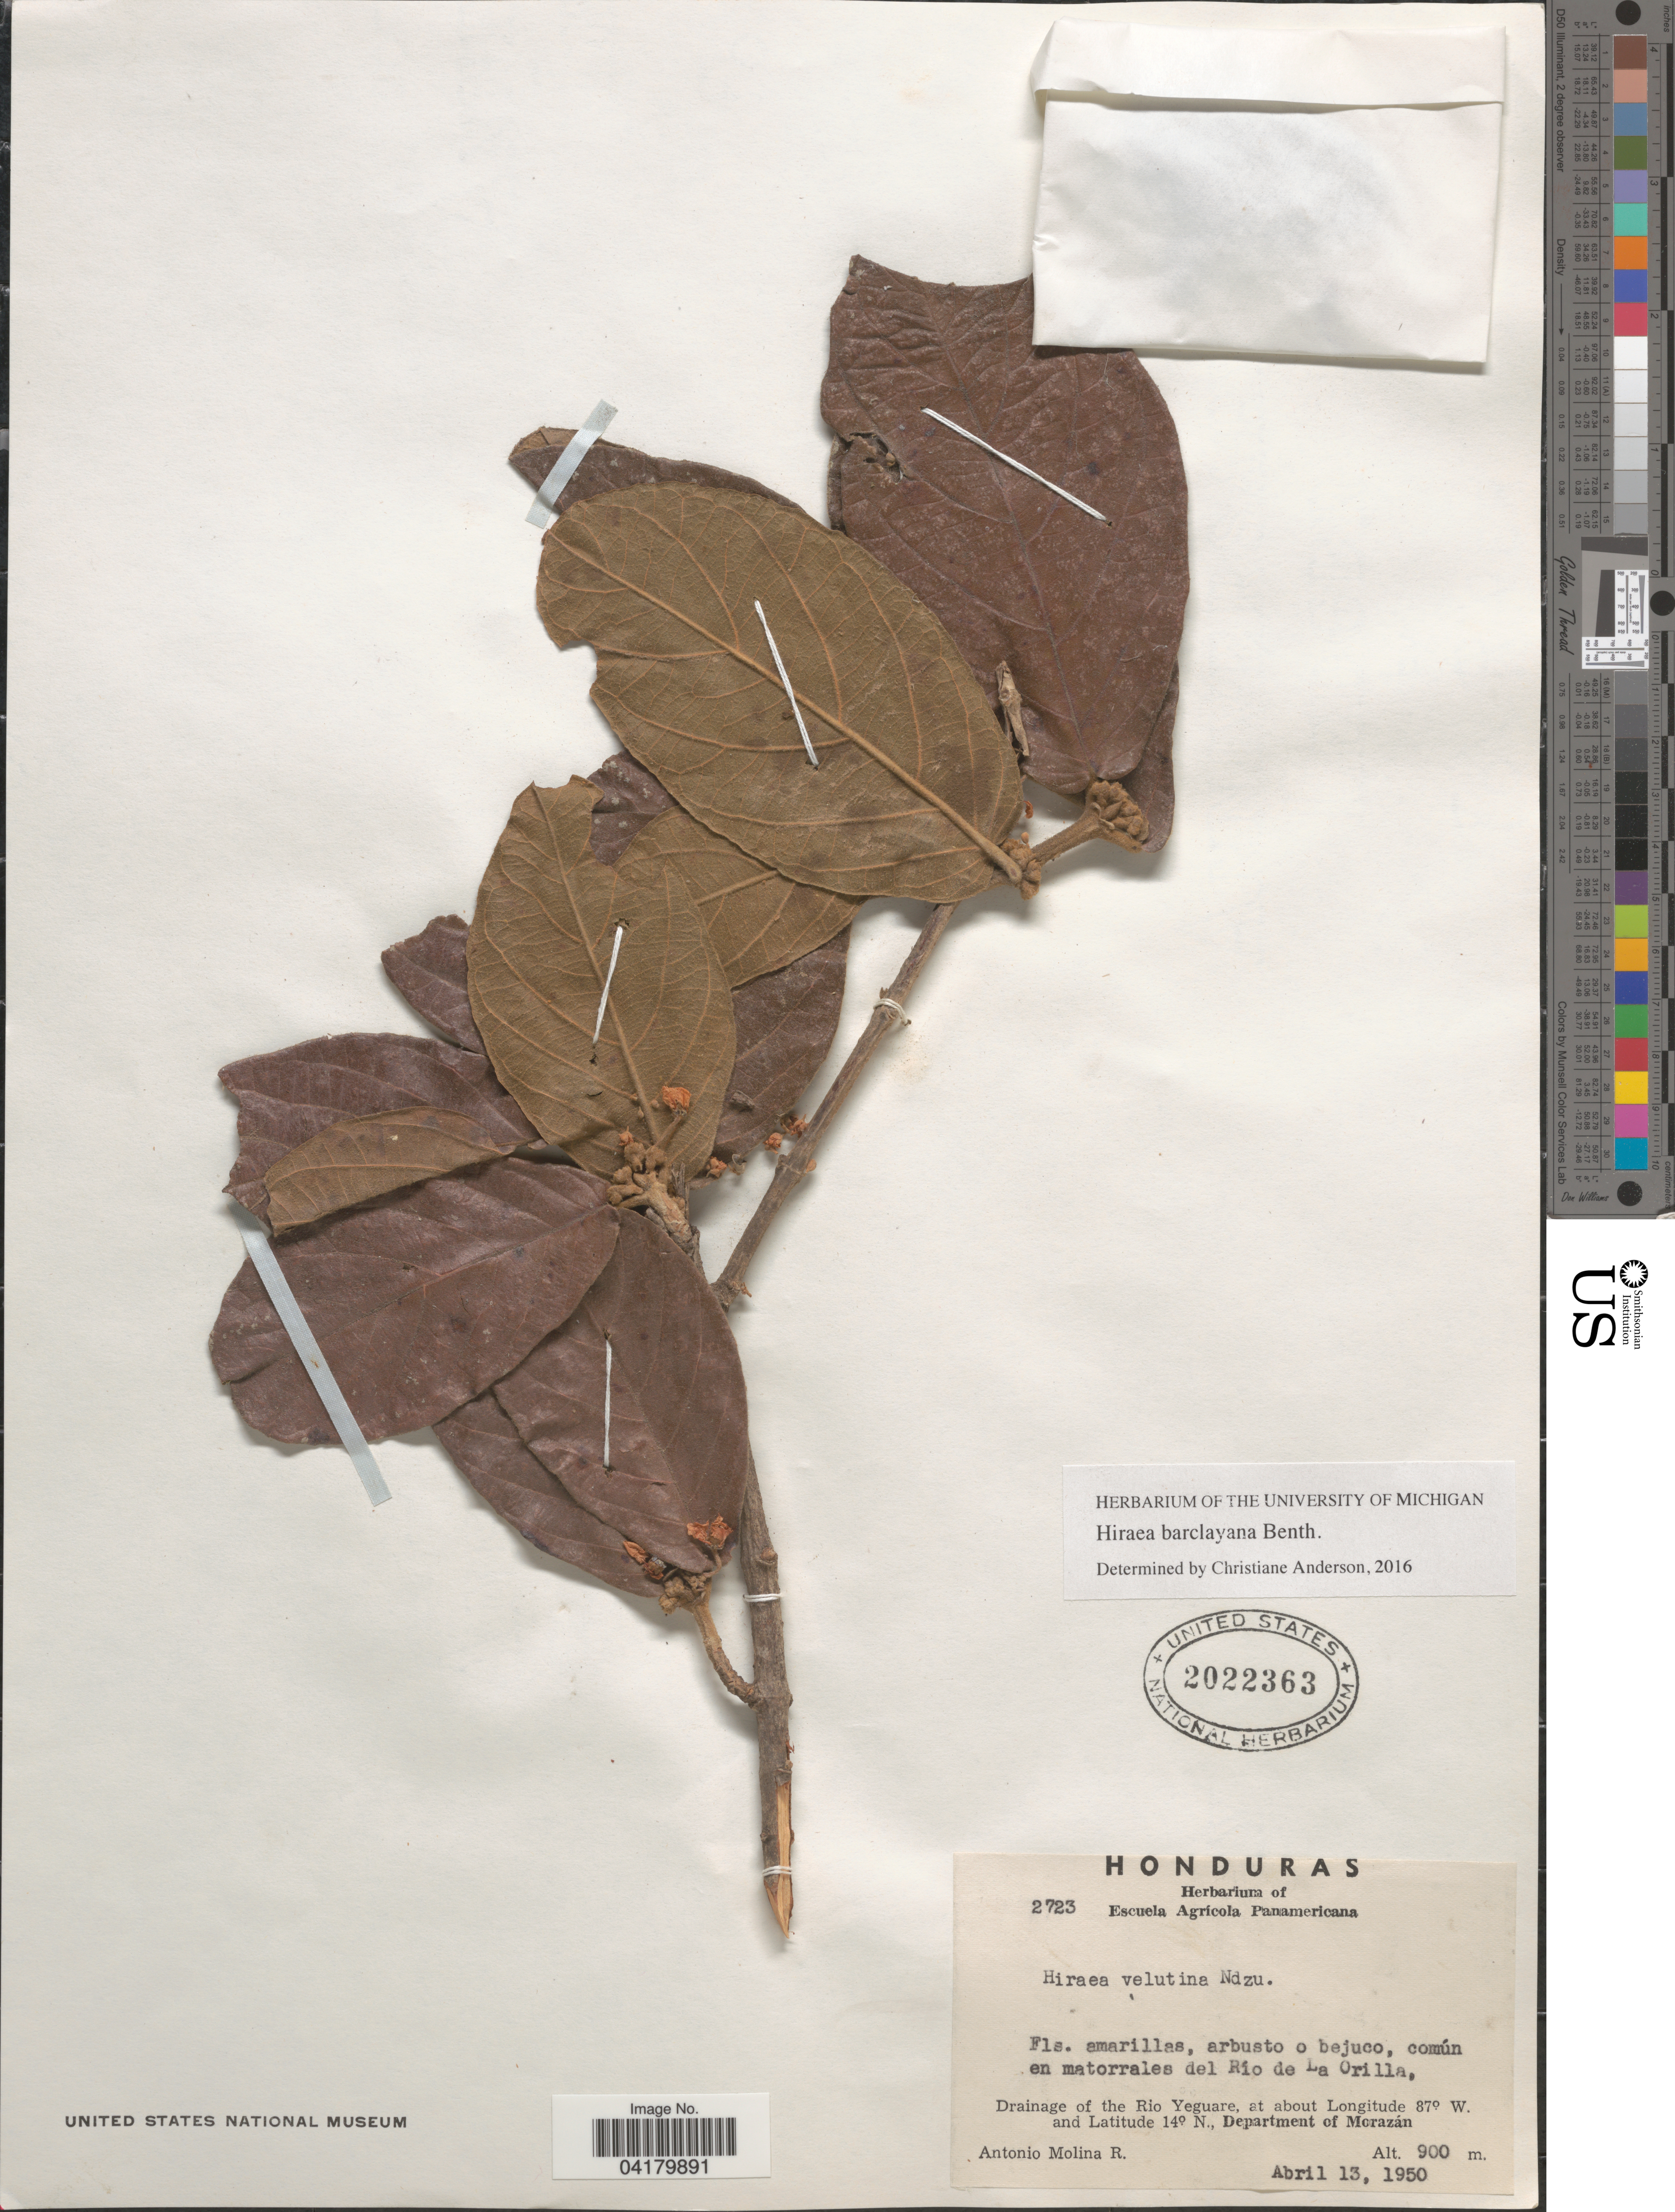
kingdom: Plantae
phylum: Tracheophyta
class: Magnoliopsida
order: Malpighiales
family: Malpighiaceae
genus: Hiraea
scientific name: Hiraea barclayana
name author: Benth.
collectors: A. Molina R.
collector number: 2723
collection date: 1950-04-13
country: Honduras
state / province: Fco. Morazán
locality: Común en matorrales del Río de La Orilla. Drainage of the Rio Yeguare, Department of Morazán.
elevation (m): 900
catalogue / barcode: US 2022363